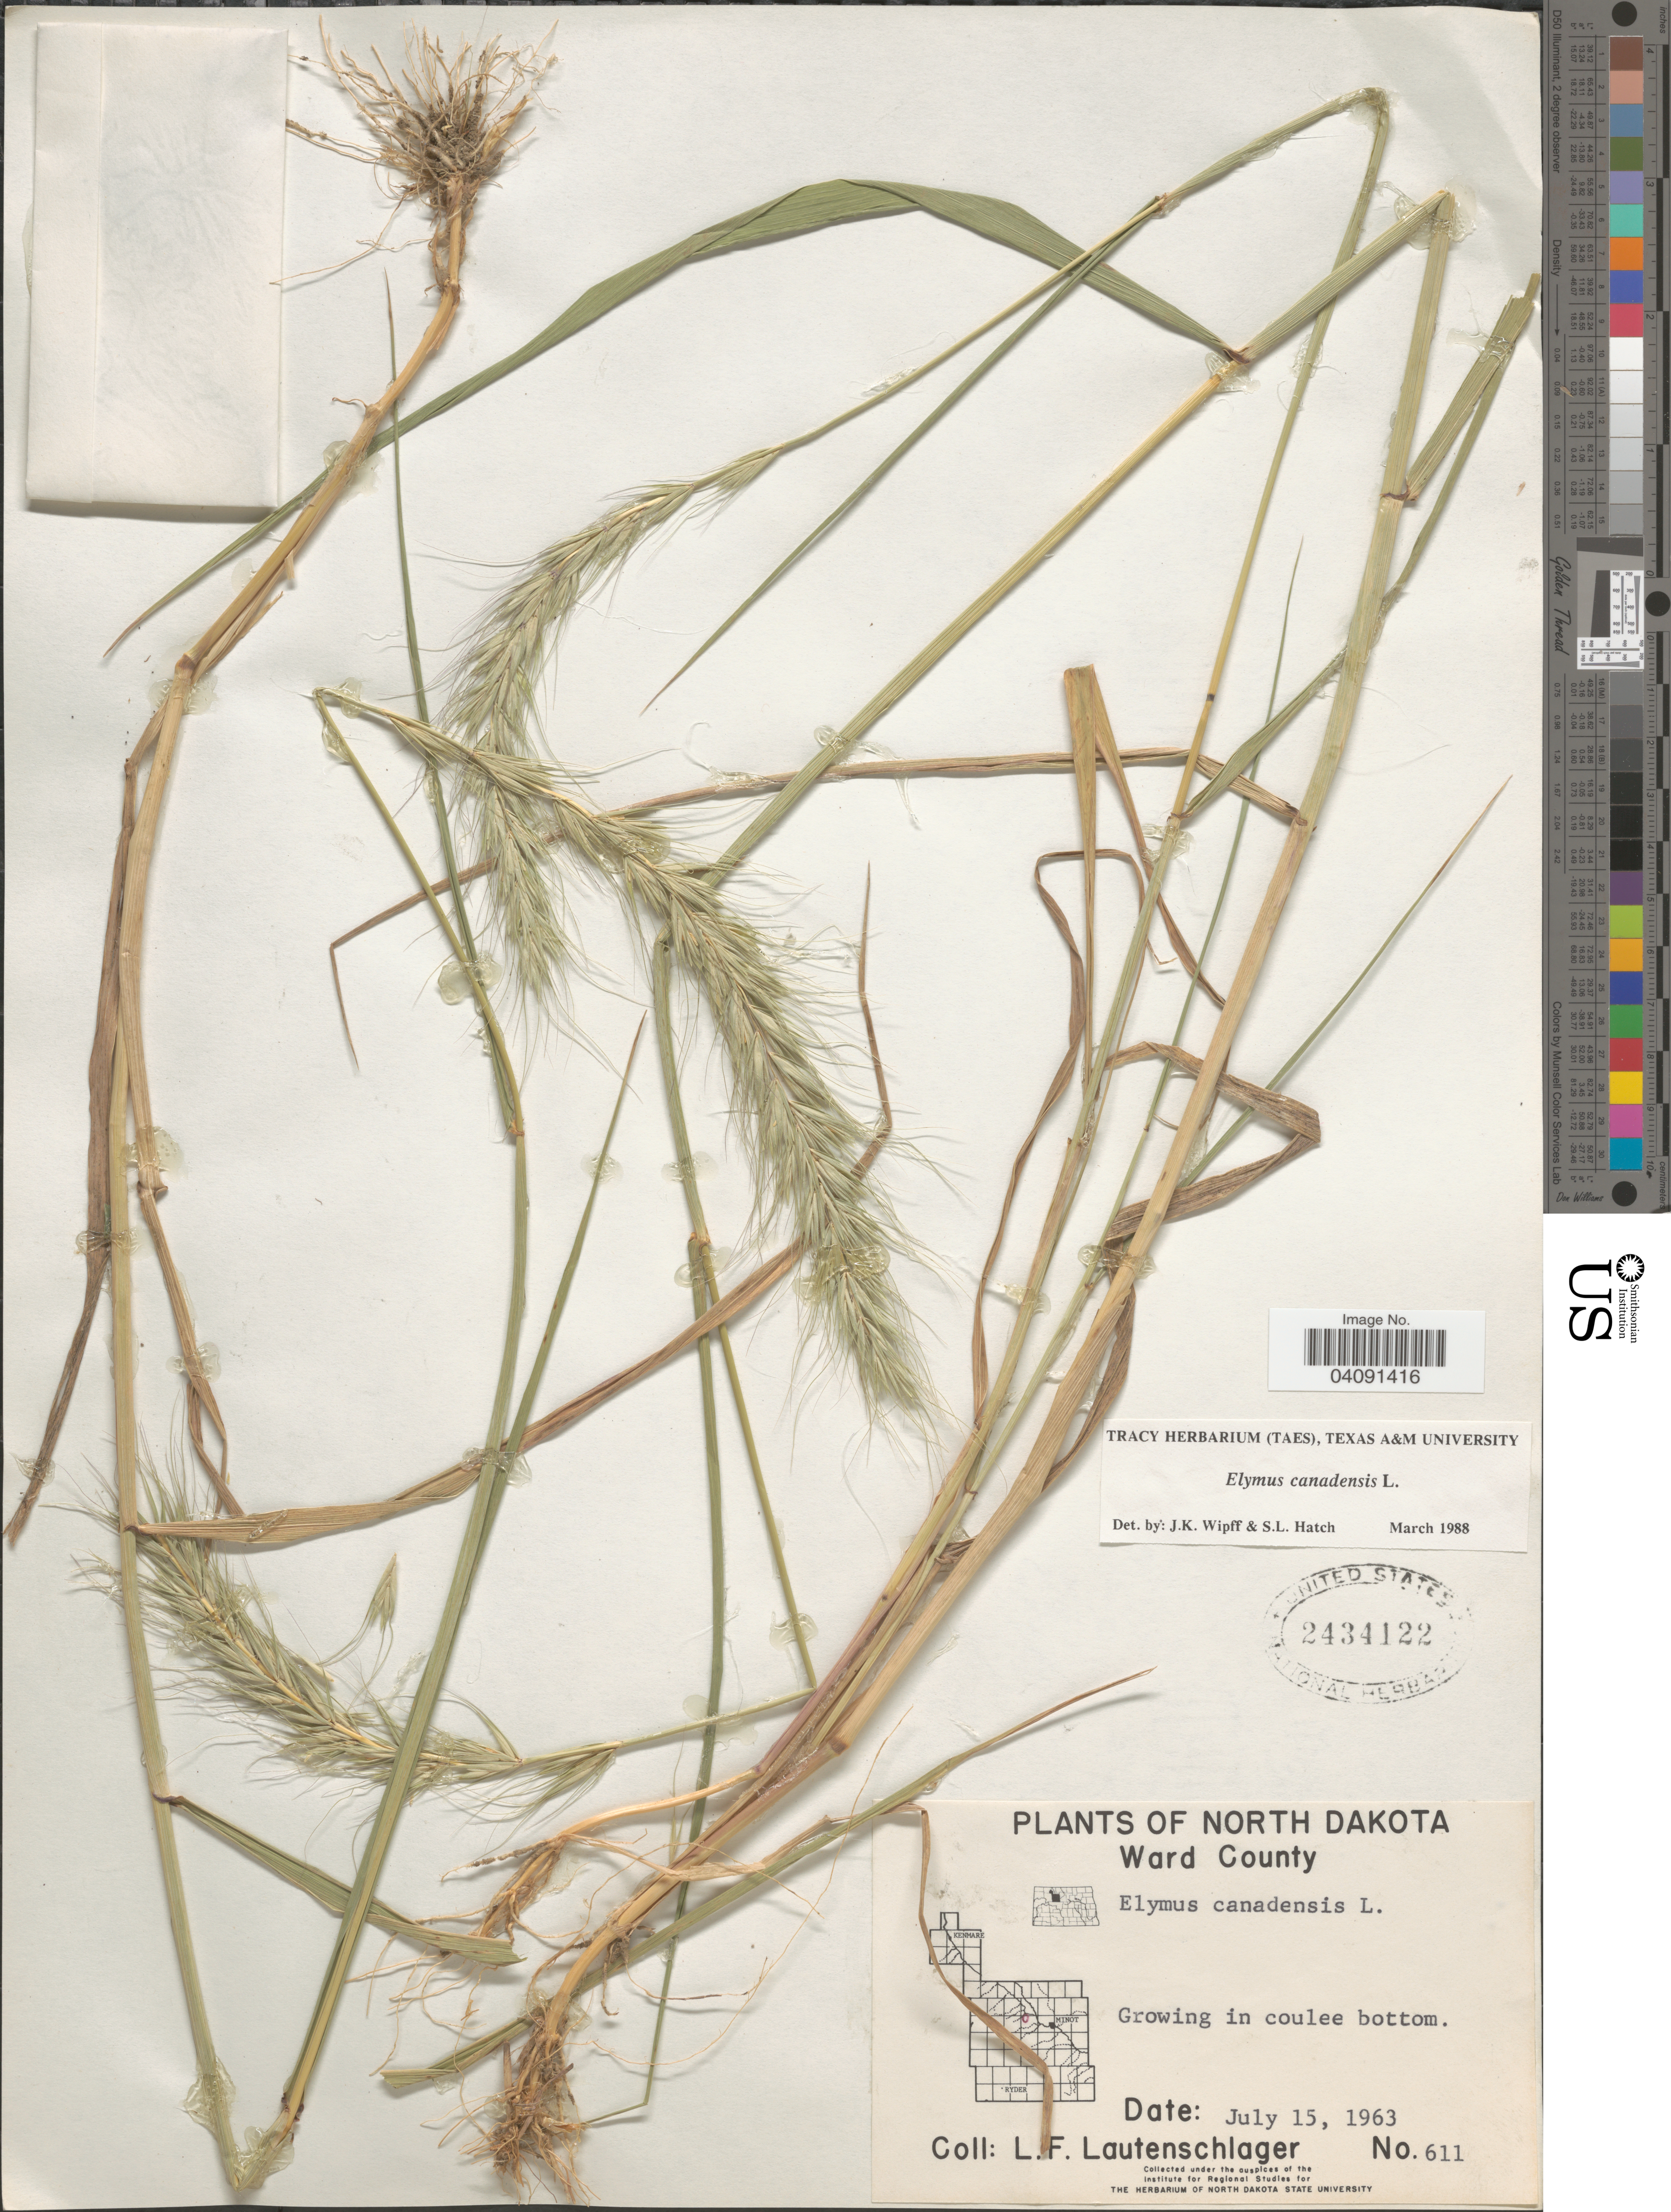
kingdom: Plantae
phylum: Tracheophyta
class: Liliopsida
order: Poales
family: Poaceae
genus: Elymus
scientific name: Elymus canadensis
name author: L.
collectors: L. Lautenschlager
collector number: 611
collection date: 1963-07-15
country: United States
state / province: North Dakota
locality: Ward County. Growing in coulee bottom.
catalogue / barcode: US 2434122